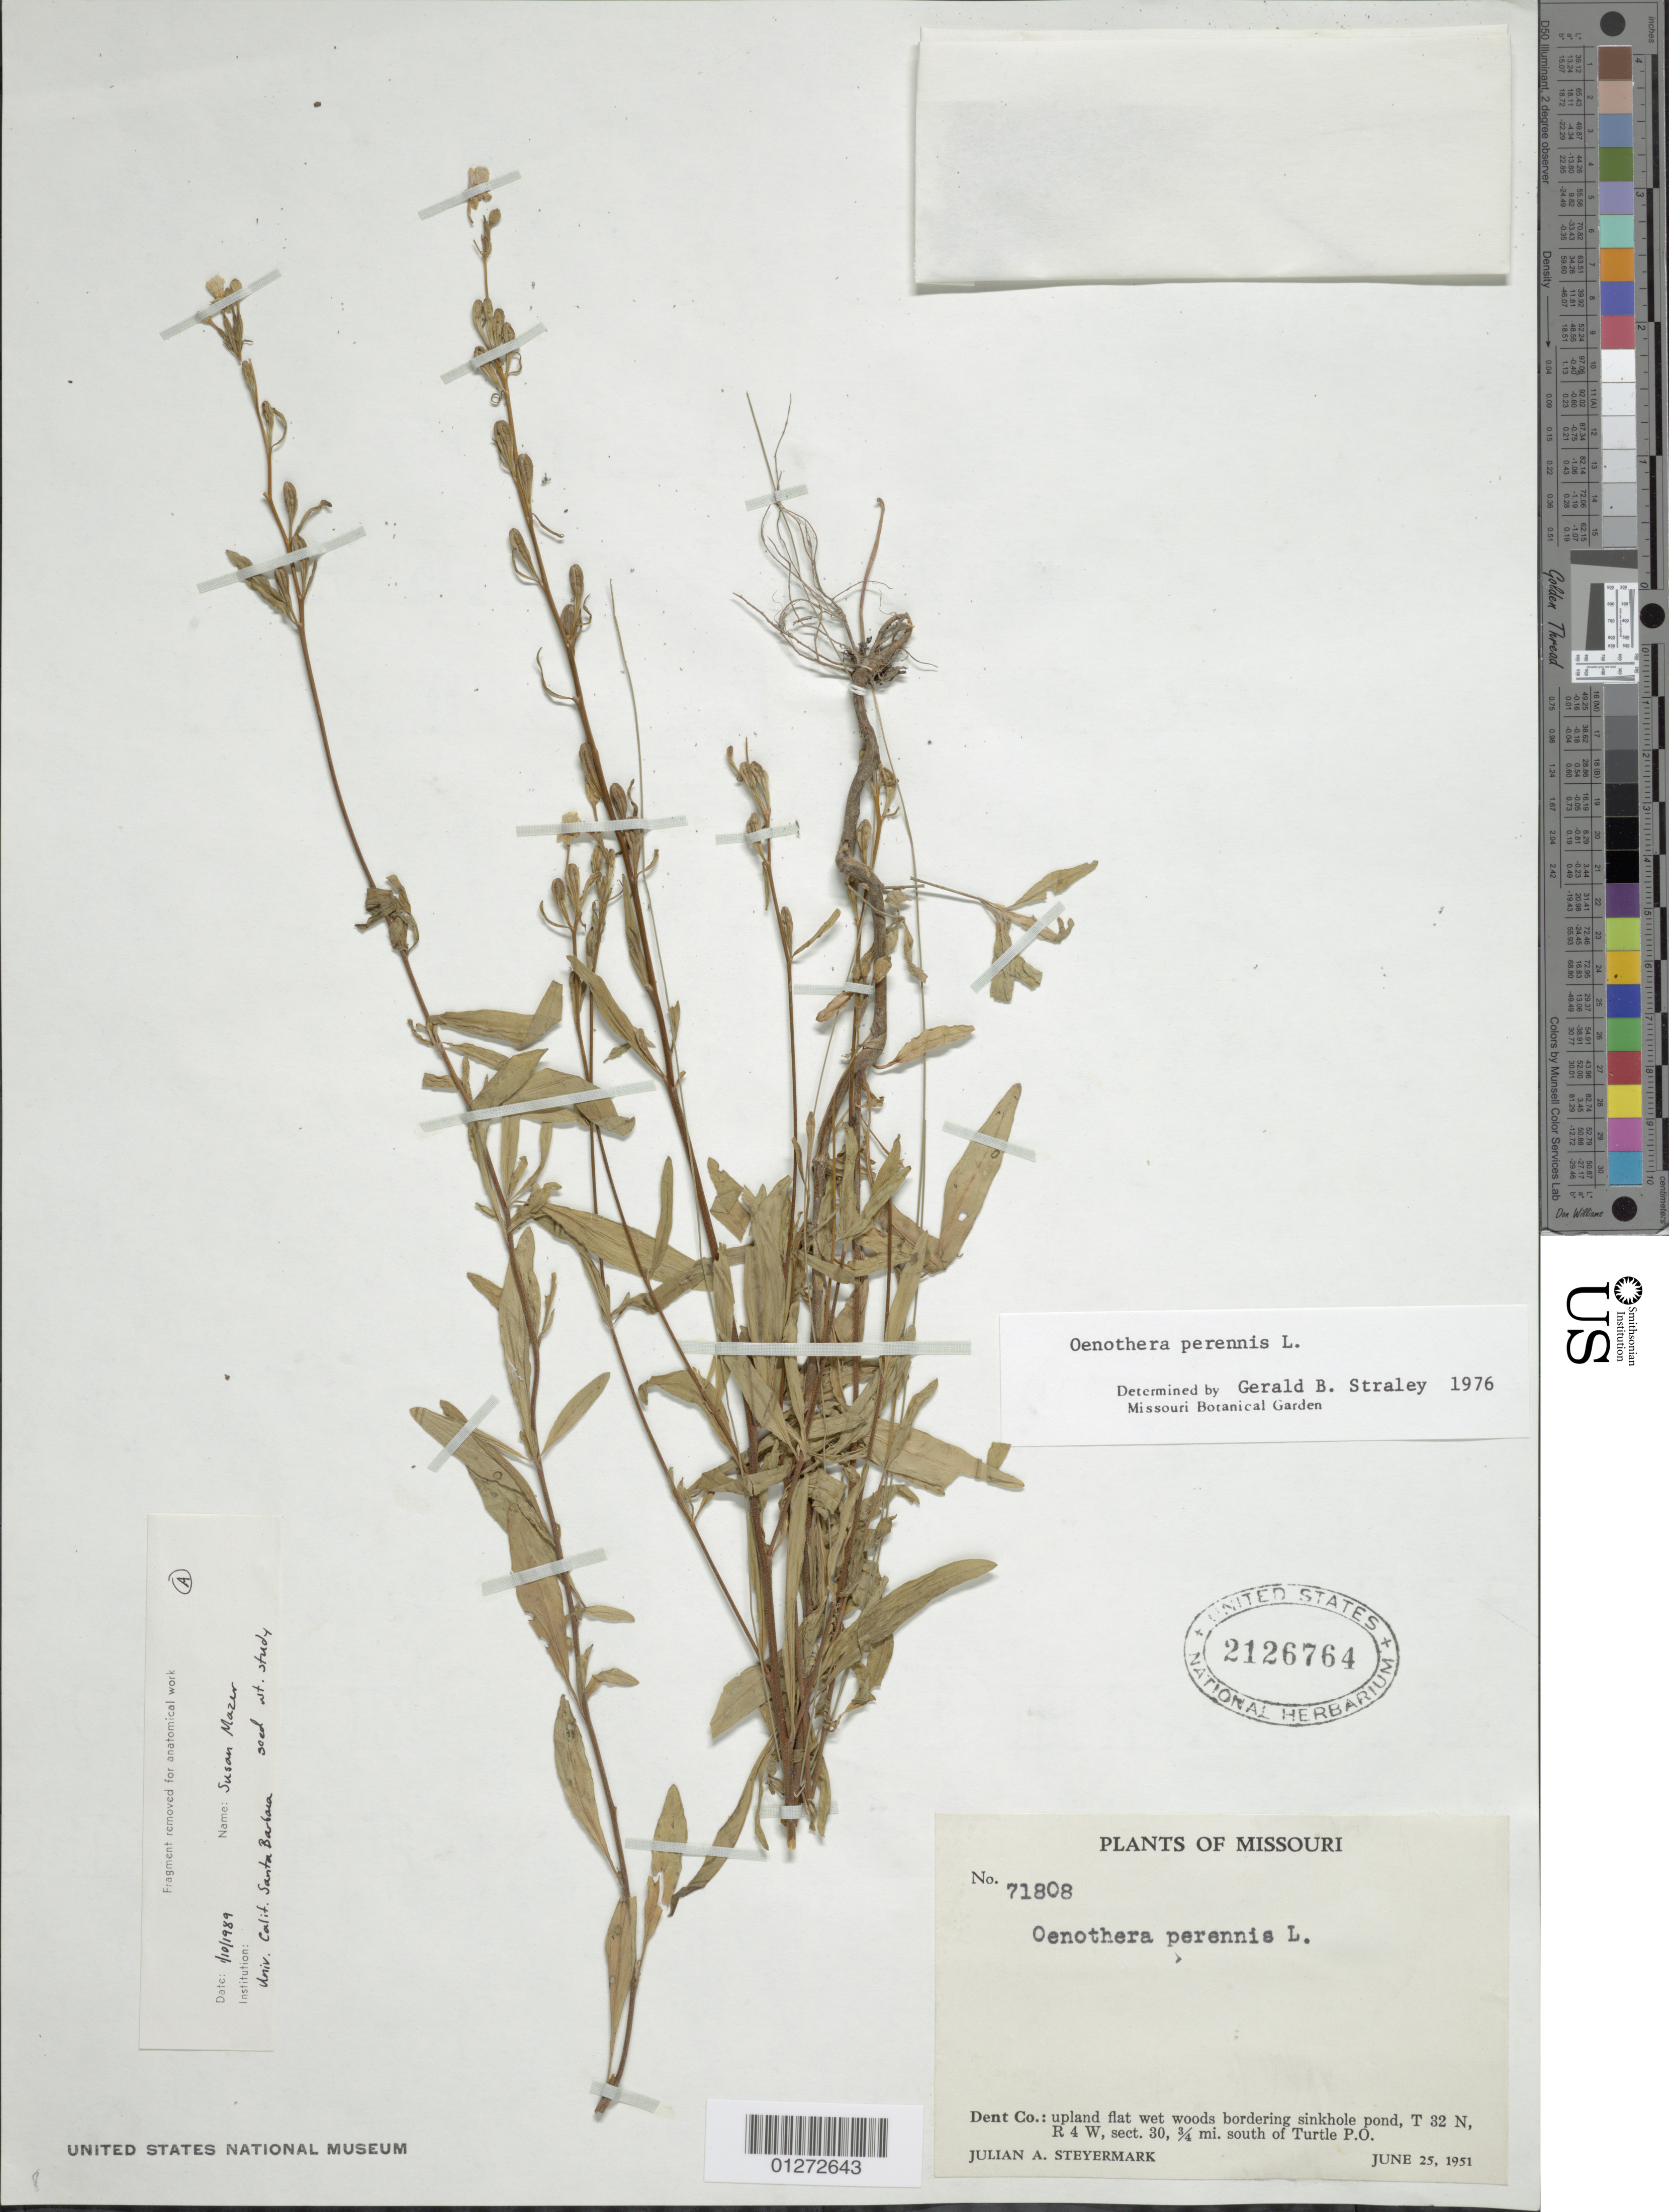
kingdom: Plantae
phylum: Tracheophyta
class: Magnoliopsida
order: Myrtales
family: Onagraceae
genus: Oenothera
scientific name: Oenothera perennis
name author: L.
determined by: Straley, G. B.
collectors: J. Steyermark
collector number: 71808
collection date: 1951-06-25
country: United States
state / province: Missouri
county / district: Dent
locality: Bordering sinkhole pond, T 32 N, R 4 W, sect. 30, 3/4 mi. south of Turtle P.O.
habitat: Upland flat wet woods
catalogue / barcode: US 2126764